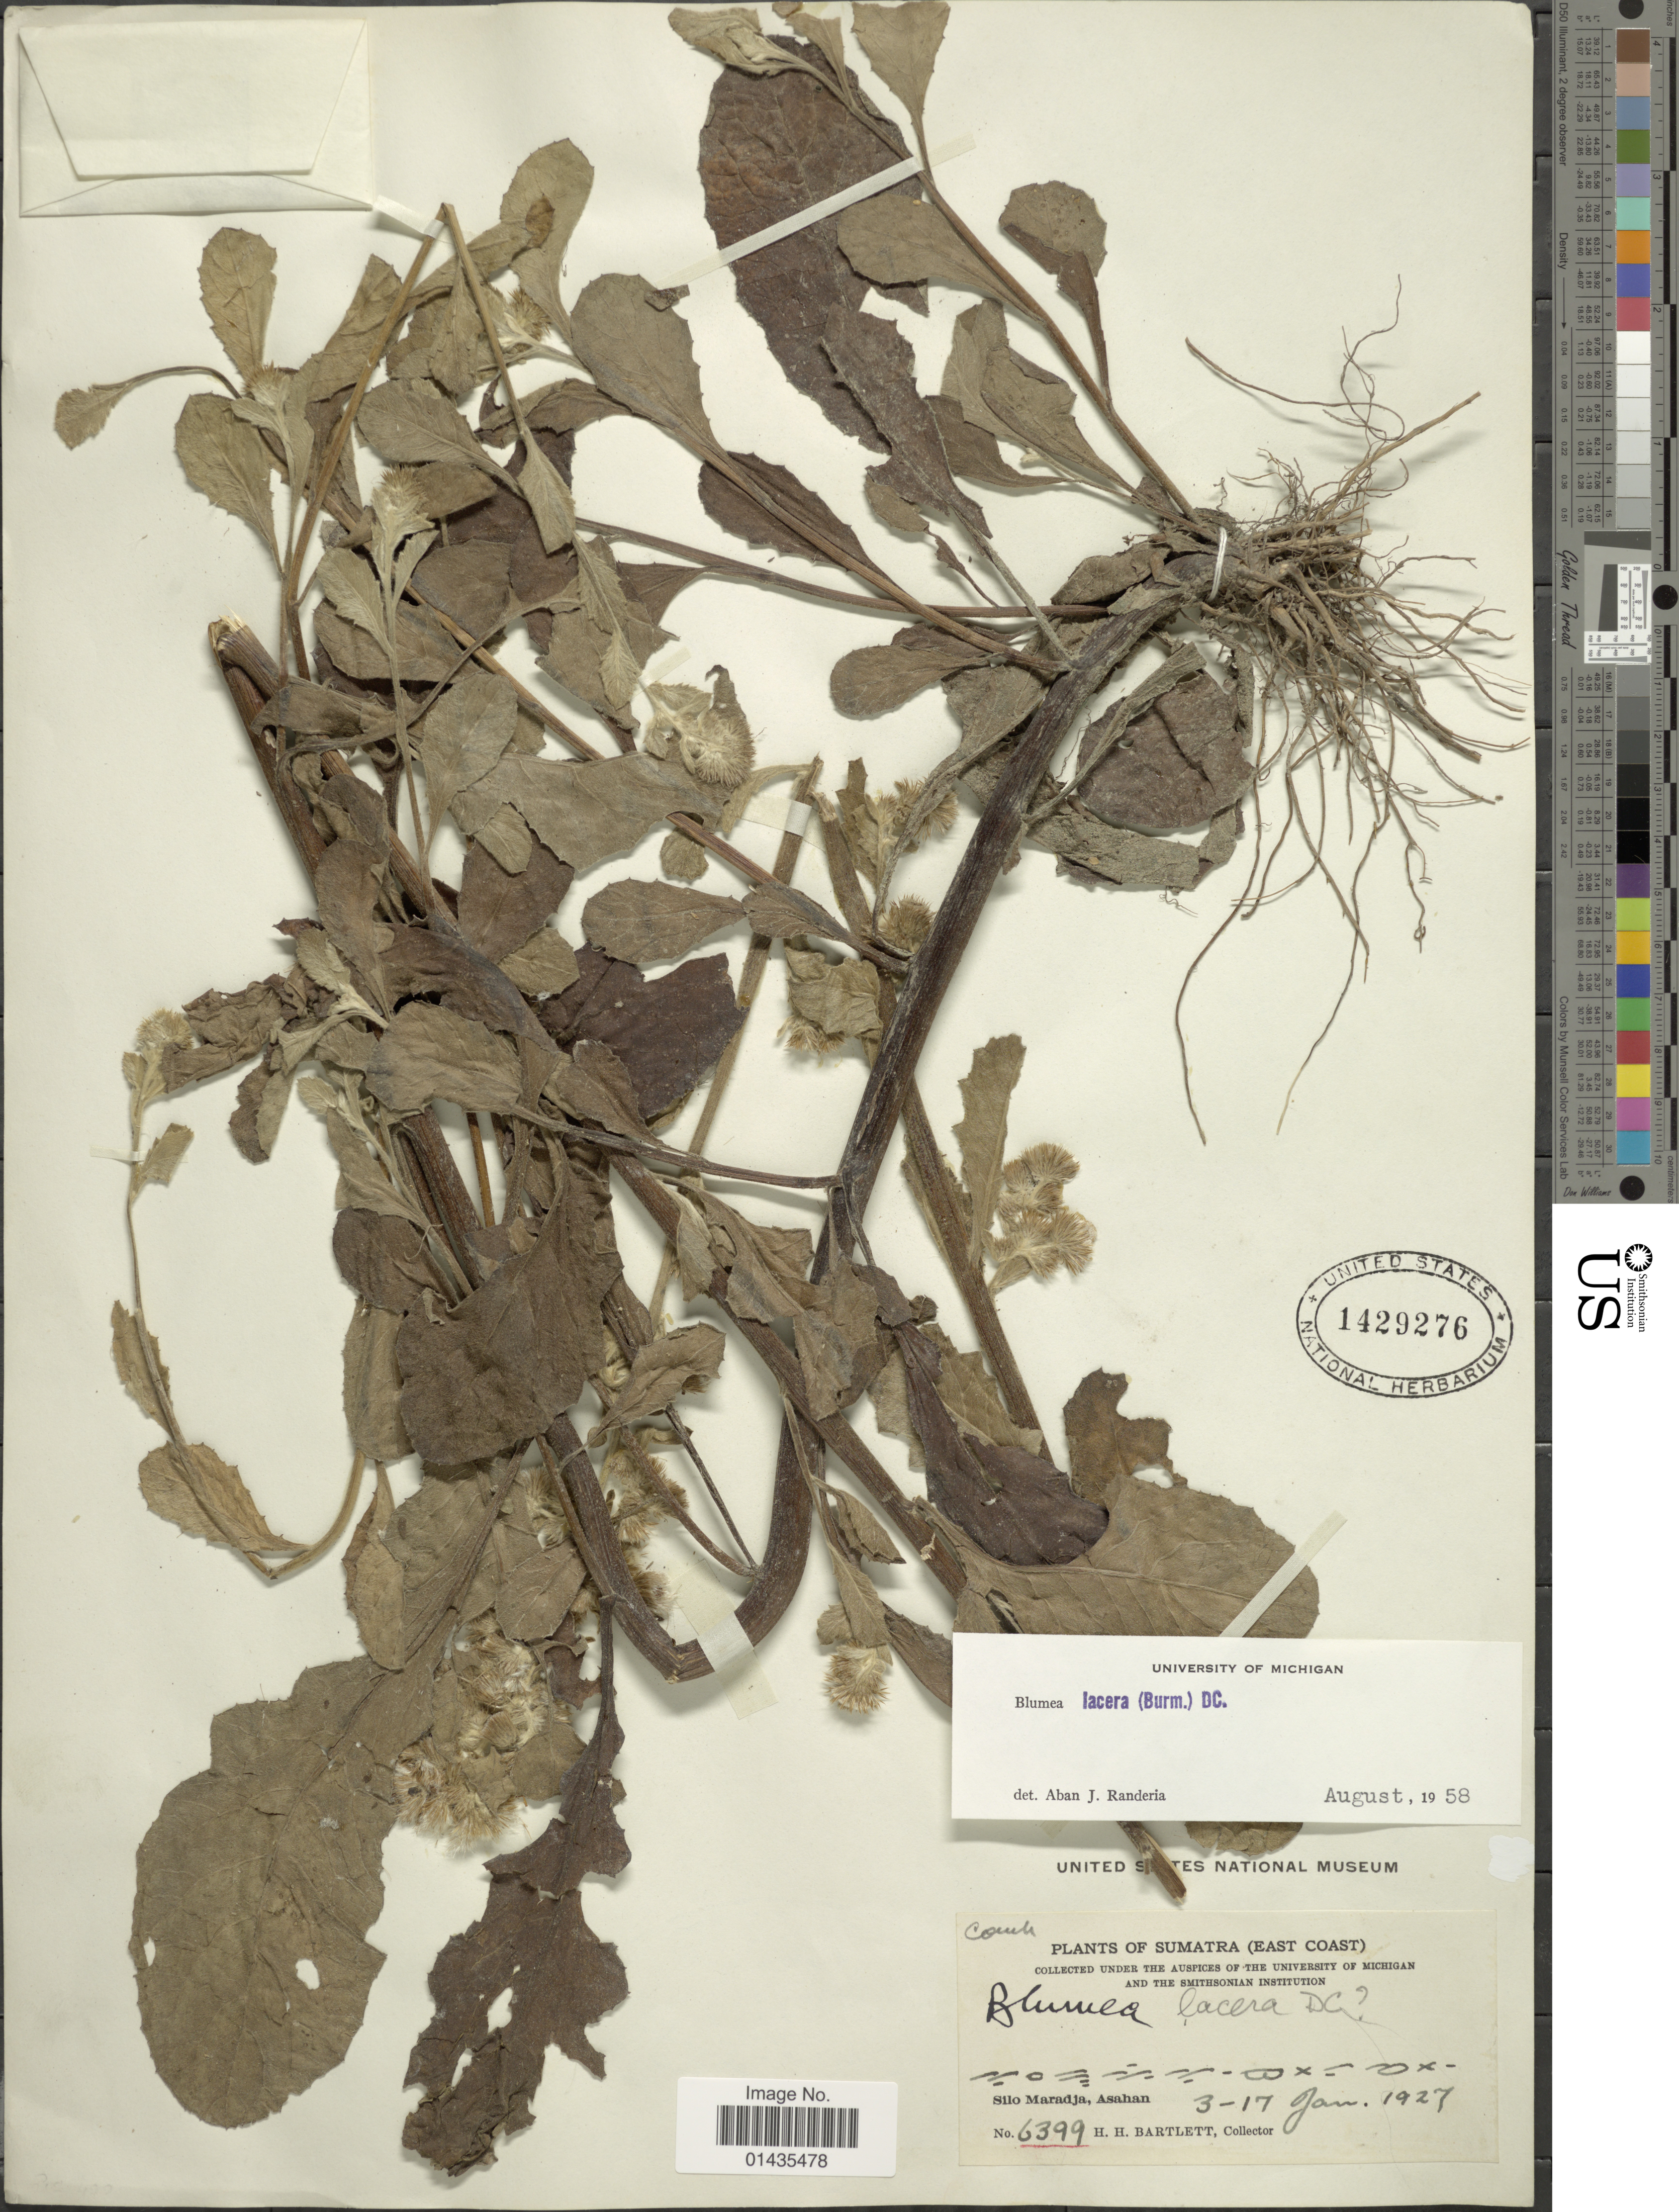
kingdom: Plantae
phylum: Tracheophyta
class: Magnoliopsida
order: Asterales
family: Asteraceae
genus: Blumea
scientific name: Blumea lacera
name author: (Roxb.) DC.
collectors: H. H. Bartlett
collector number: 6399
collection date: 1927-01-03/1927-01-17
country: Indonesia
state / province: Sumatra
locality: East Coast, Silo Maradja, Asahan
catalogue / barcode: US 1429276